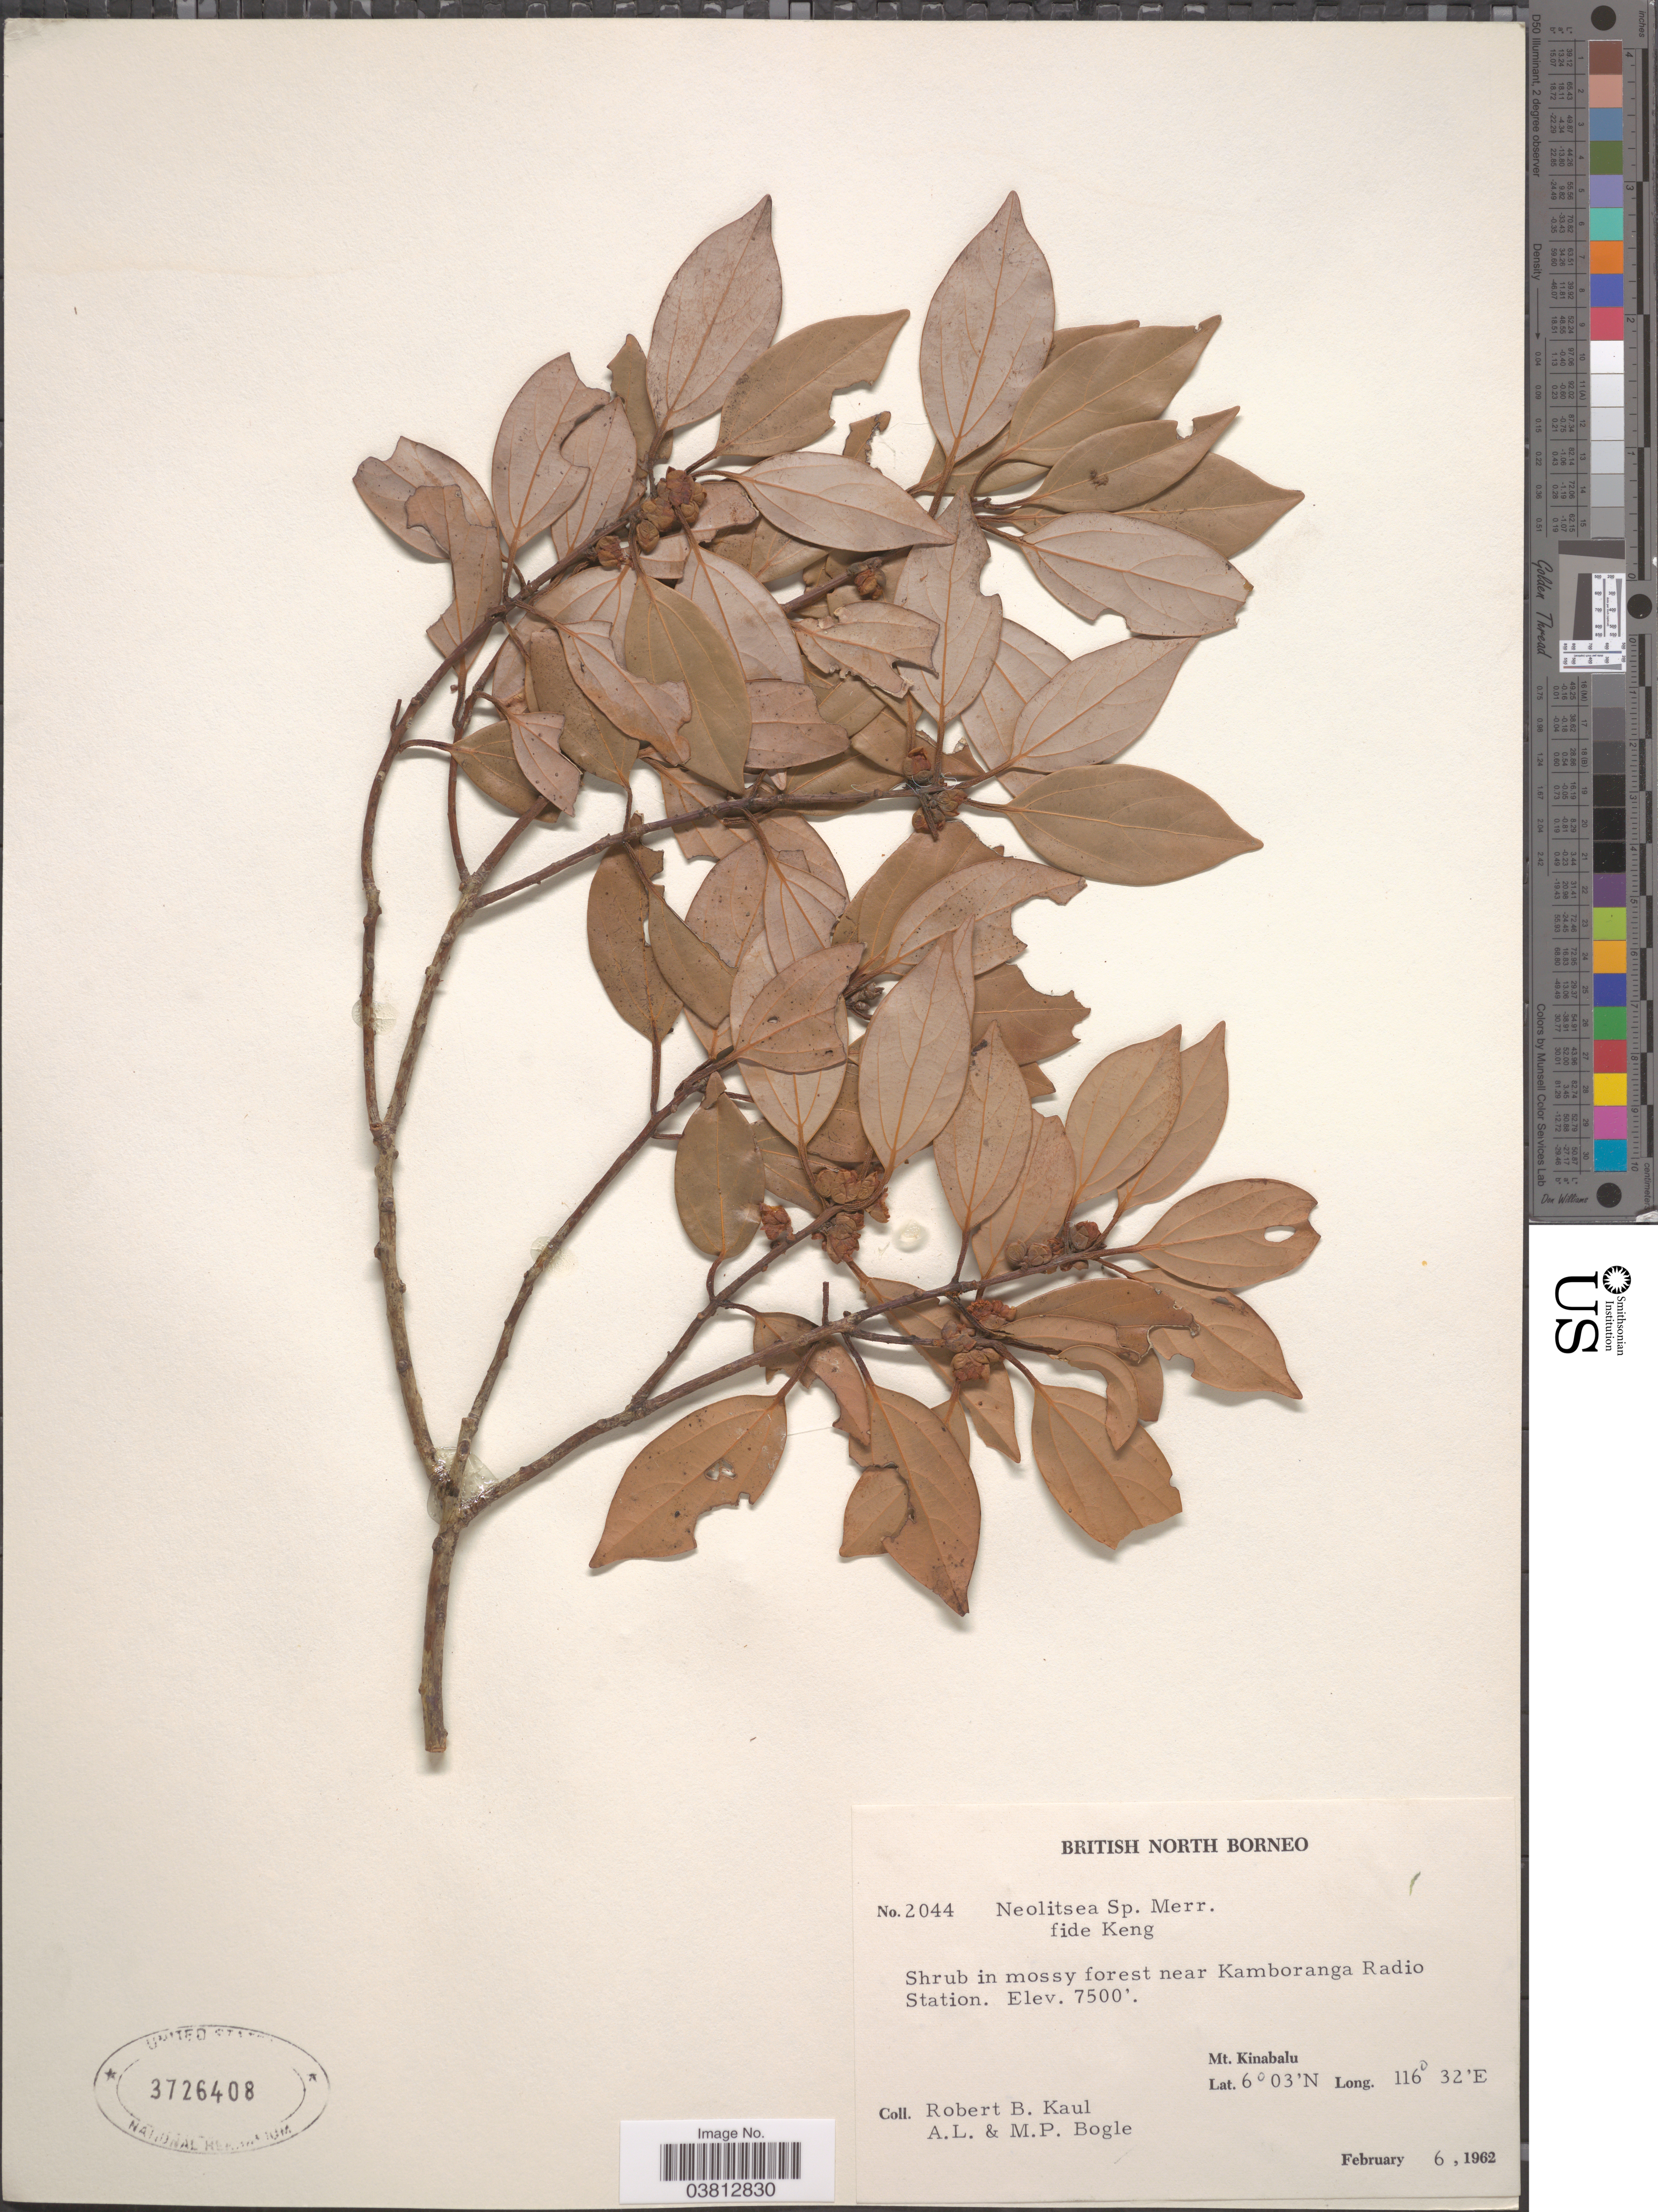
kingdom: Plantae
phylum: Tracheophyta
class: Magnoliopsida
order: Laurales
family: Lauraceae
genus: Neolitsea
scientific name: Neolitsea sp.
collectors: R. Kaul, Bogle, A.L. & M. Bogle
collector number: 2044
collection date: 1962-02-06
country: Malaysia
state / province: Sabah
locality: British North Borneo. Near Kamboranga Radio Station. Mt. Kinabalu.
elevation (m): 2286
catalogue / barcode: US 3726408